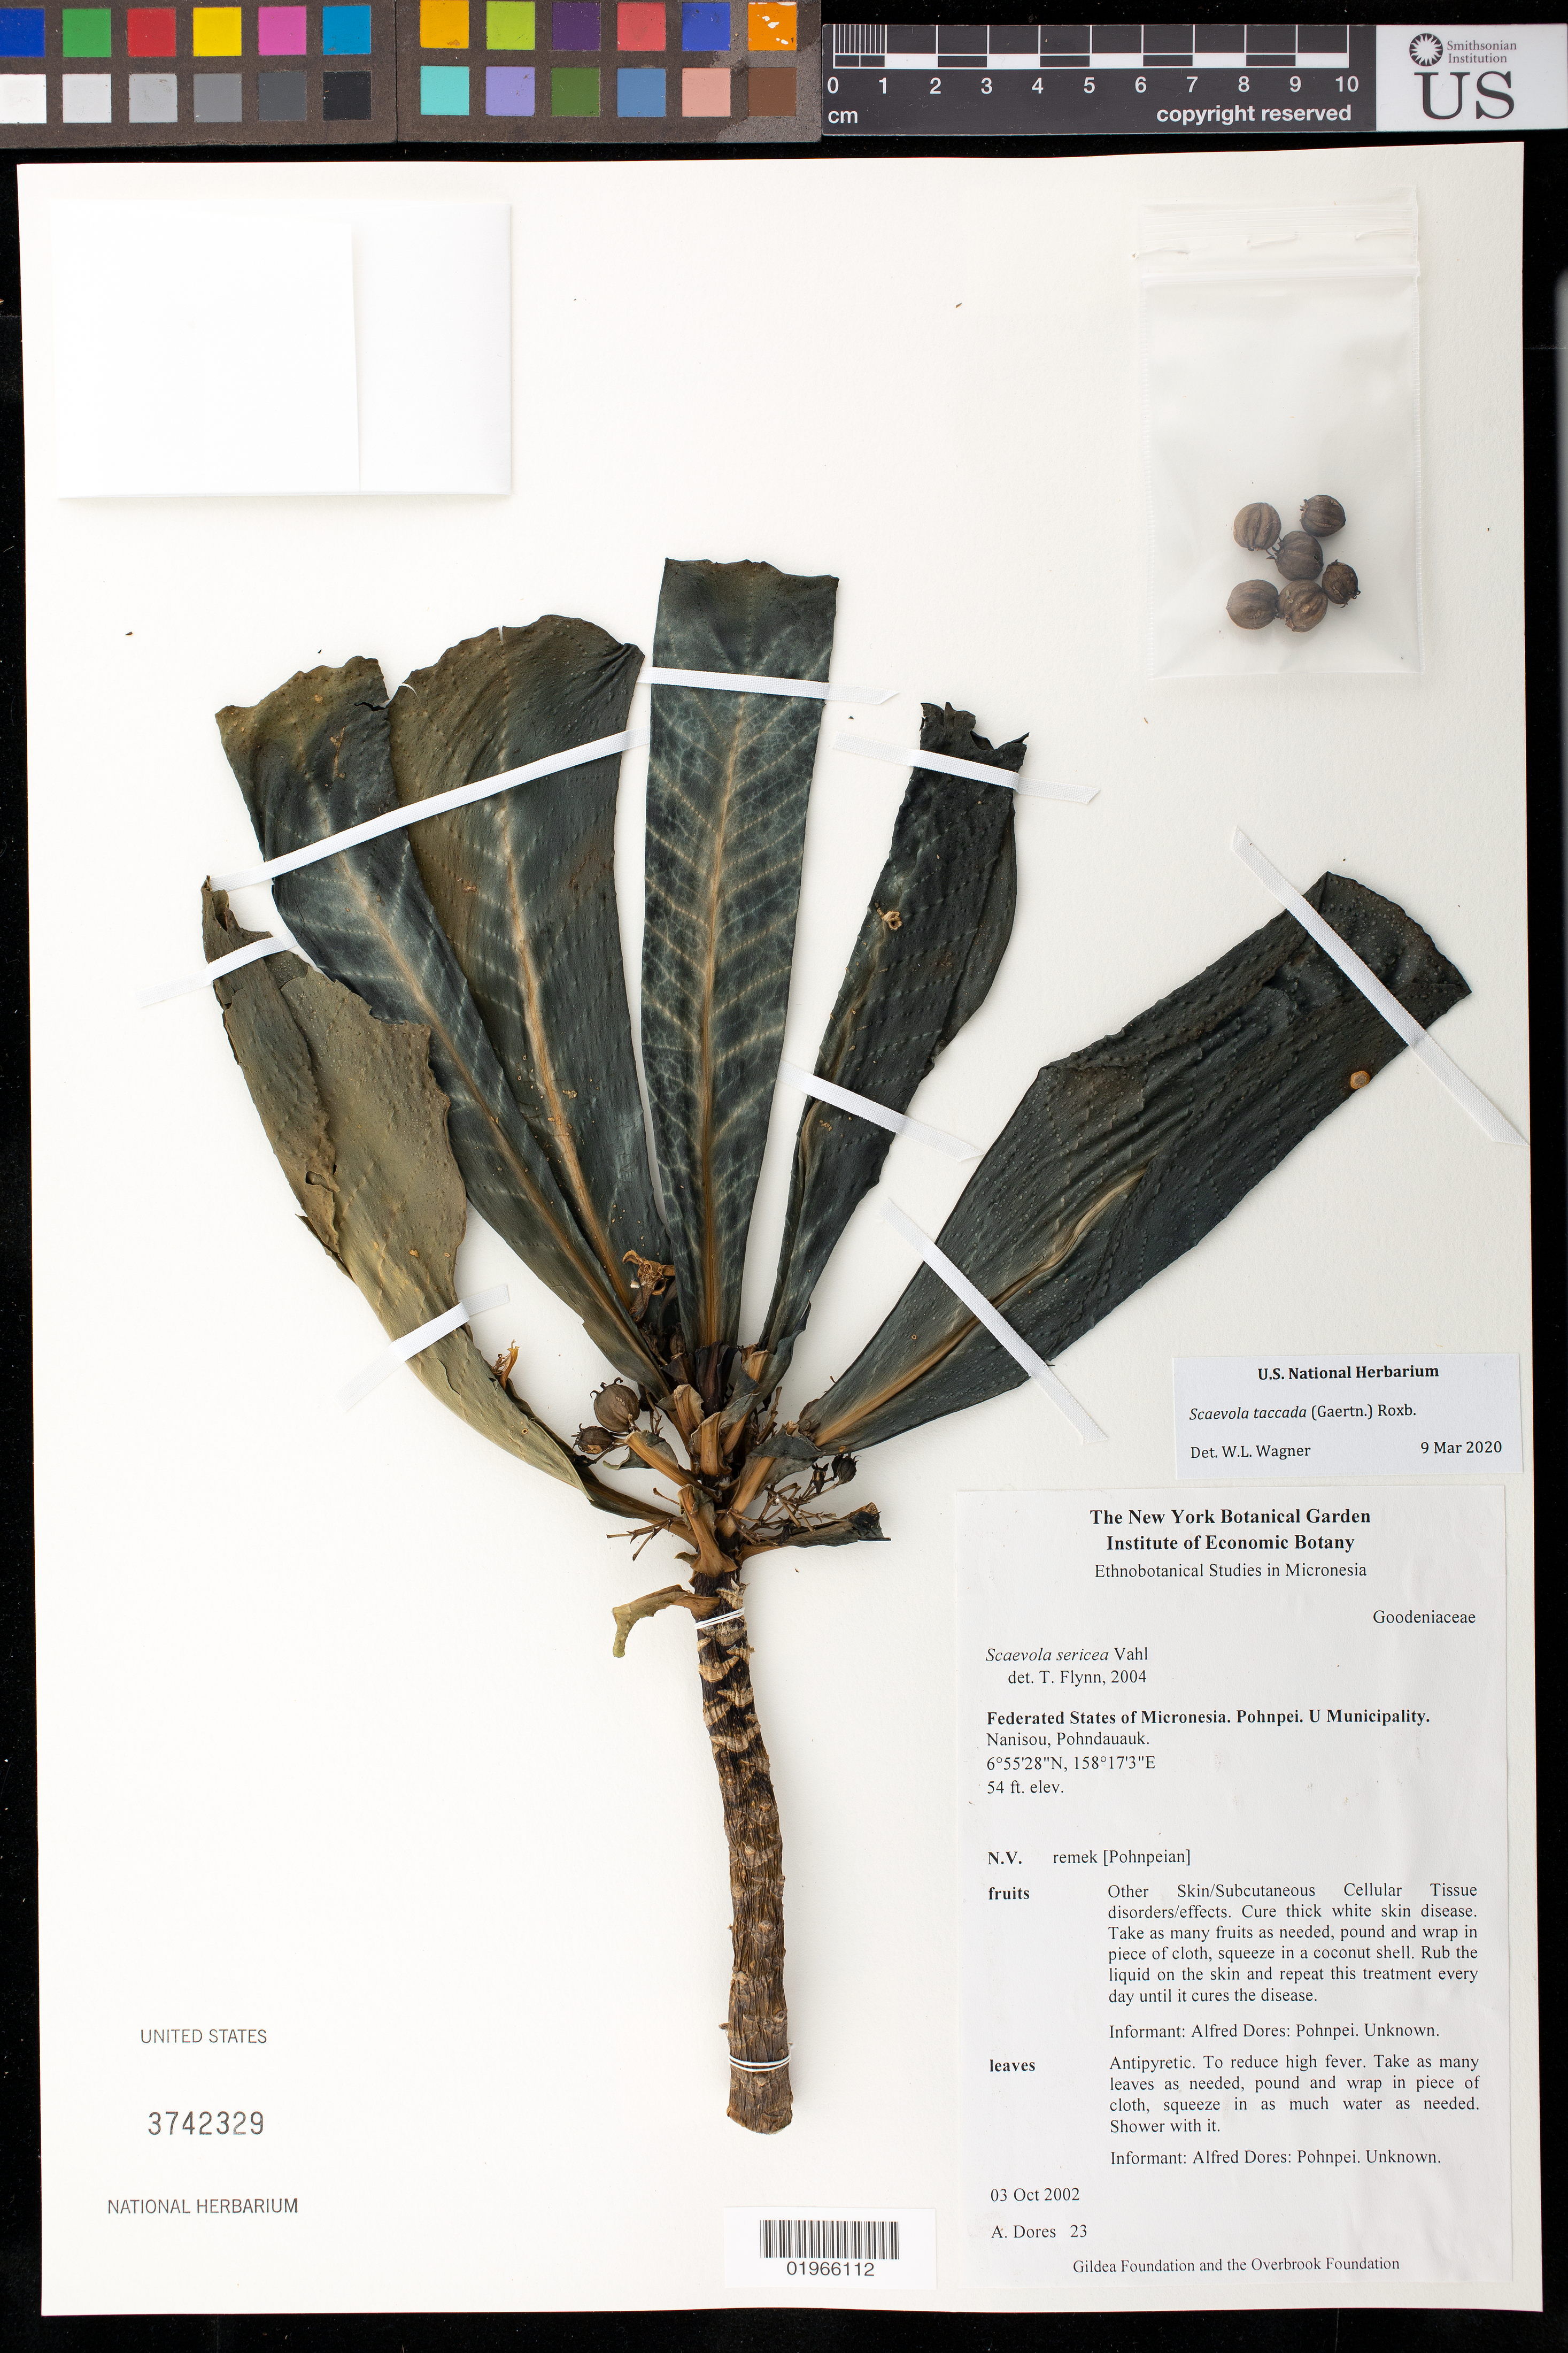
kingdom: Plantae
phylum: Tracheophyta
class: Magnoliopsida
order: Asterales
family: Goodeniaceae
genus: Scaevola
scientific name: Scaevola taccada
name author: (Gaertn.) Roxb.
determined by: Wagner, W. L., (BOT), Smithsonian Institution - National Museum of Natural History (UNITED STATES)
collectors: A. Dores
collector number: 23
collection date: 2002-10-03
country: Micronesia, Federated States of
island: Pohnpei [Ponape]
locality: U Municipality, Nanisou, Pohndauauk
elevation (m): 16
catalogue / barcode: US 3742329